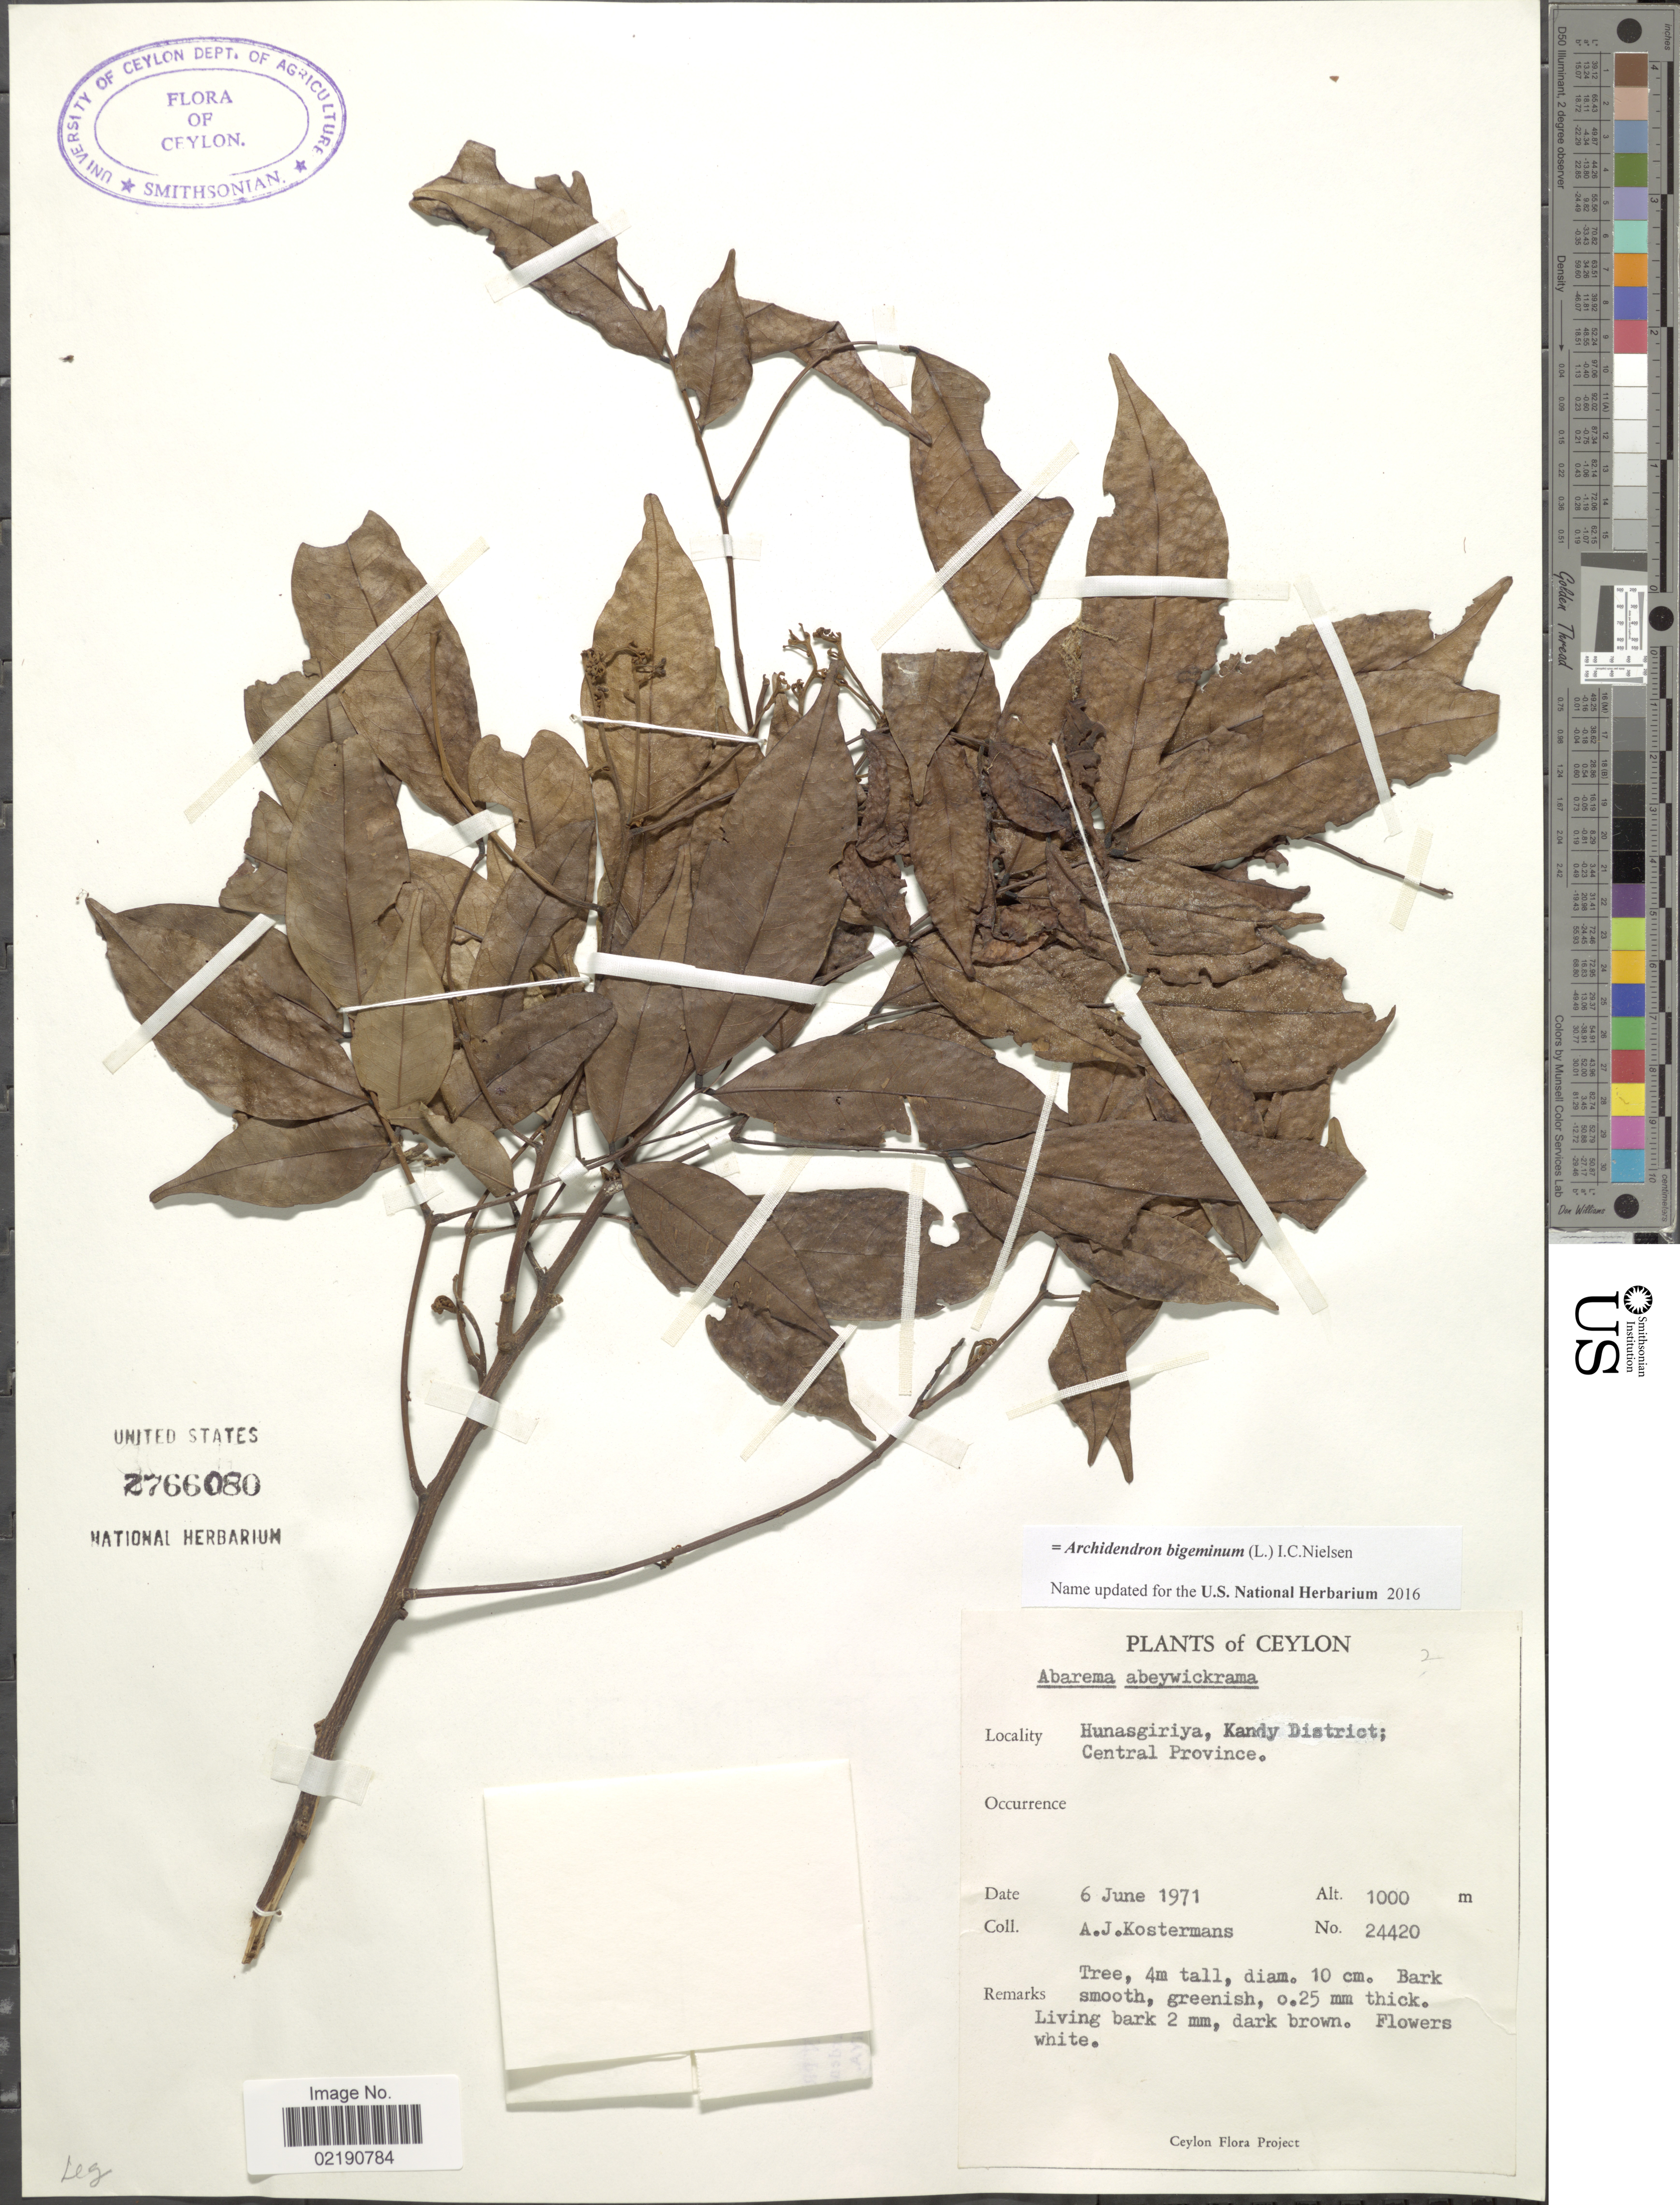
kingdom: Plantae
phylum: Tracheophyta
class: Magnoliopsida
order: Fabales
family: Fabaceae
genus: Archidendron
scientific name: Archidendron bigeminum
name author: I.C. Nielsen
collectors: A. J. G. Kostermans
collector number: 24420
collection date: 1971-06-06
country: Sri Lanka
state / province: Central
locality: Ceylon, Hunasgiriya, Kandy District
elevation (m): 1000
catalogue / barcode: US 2766080